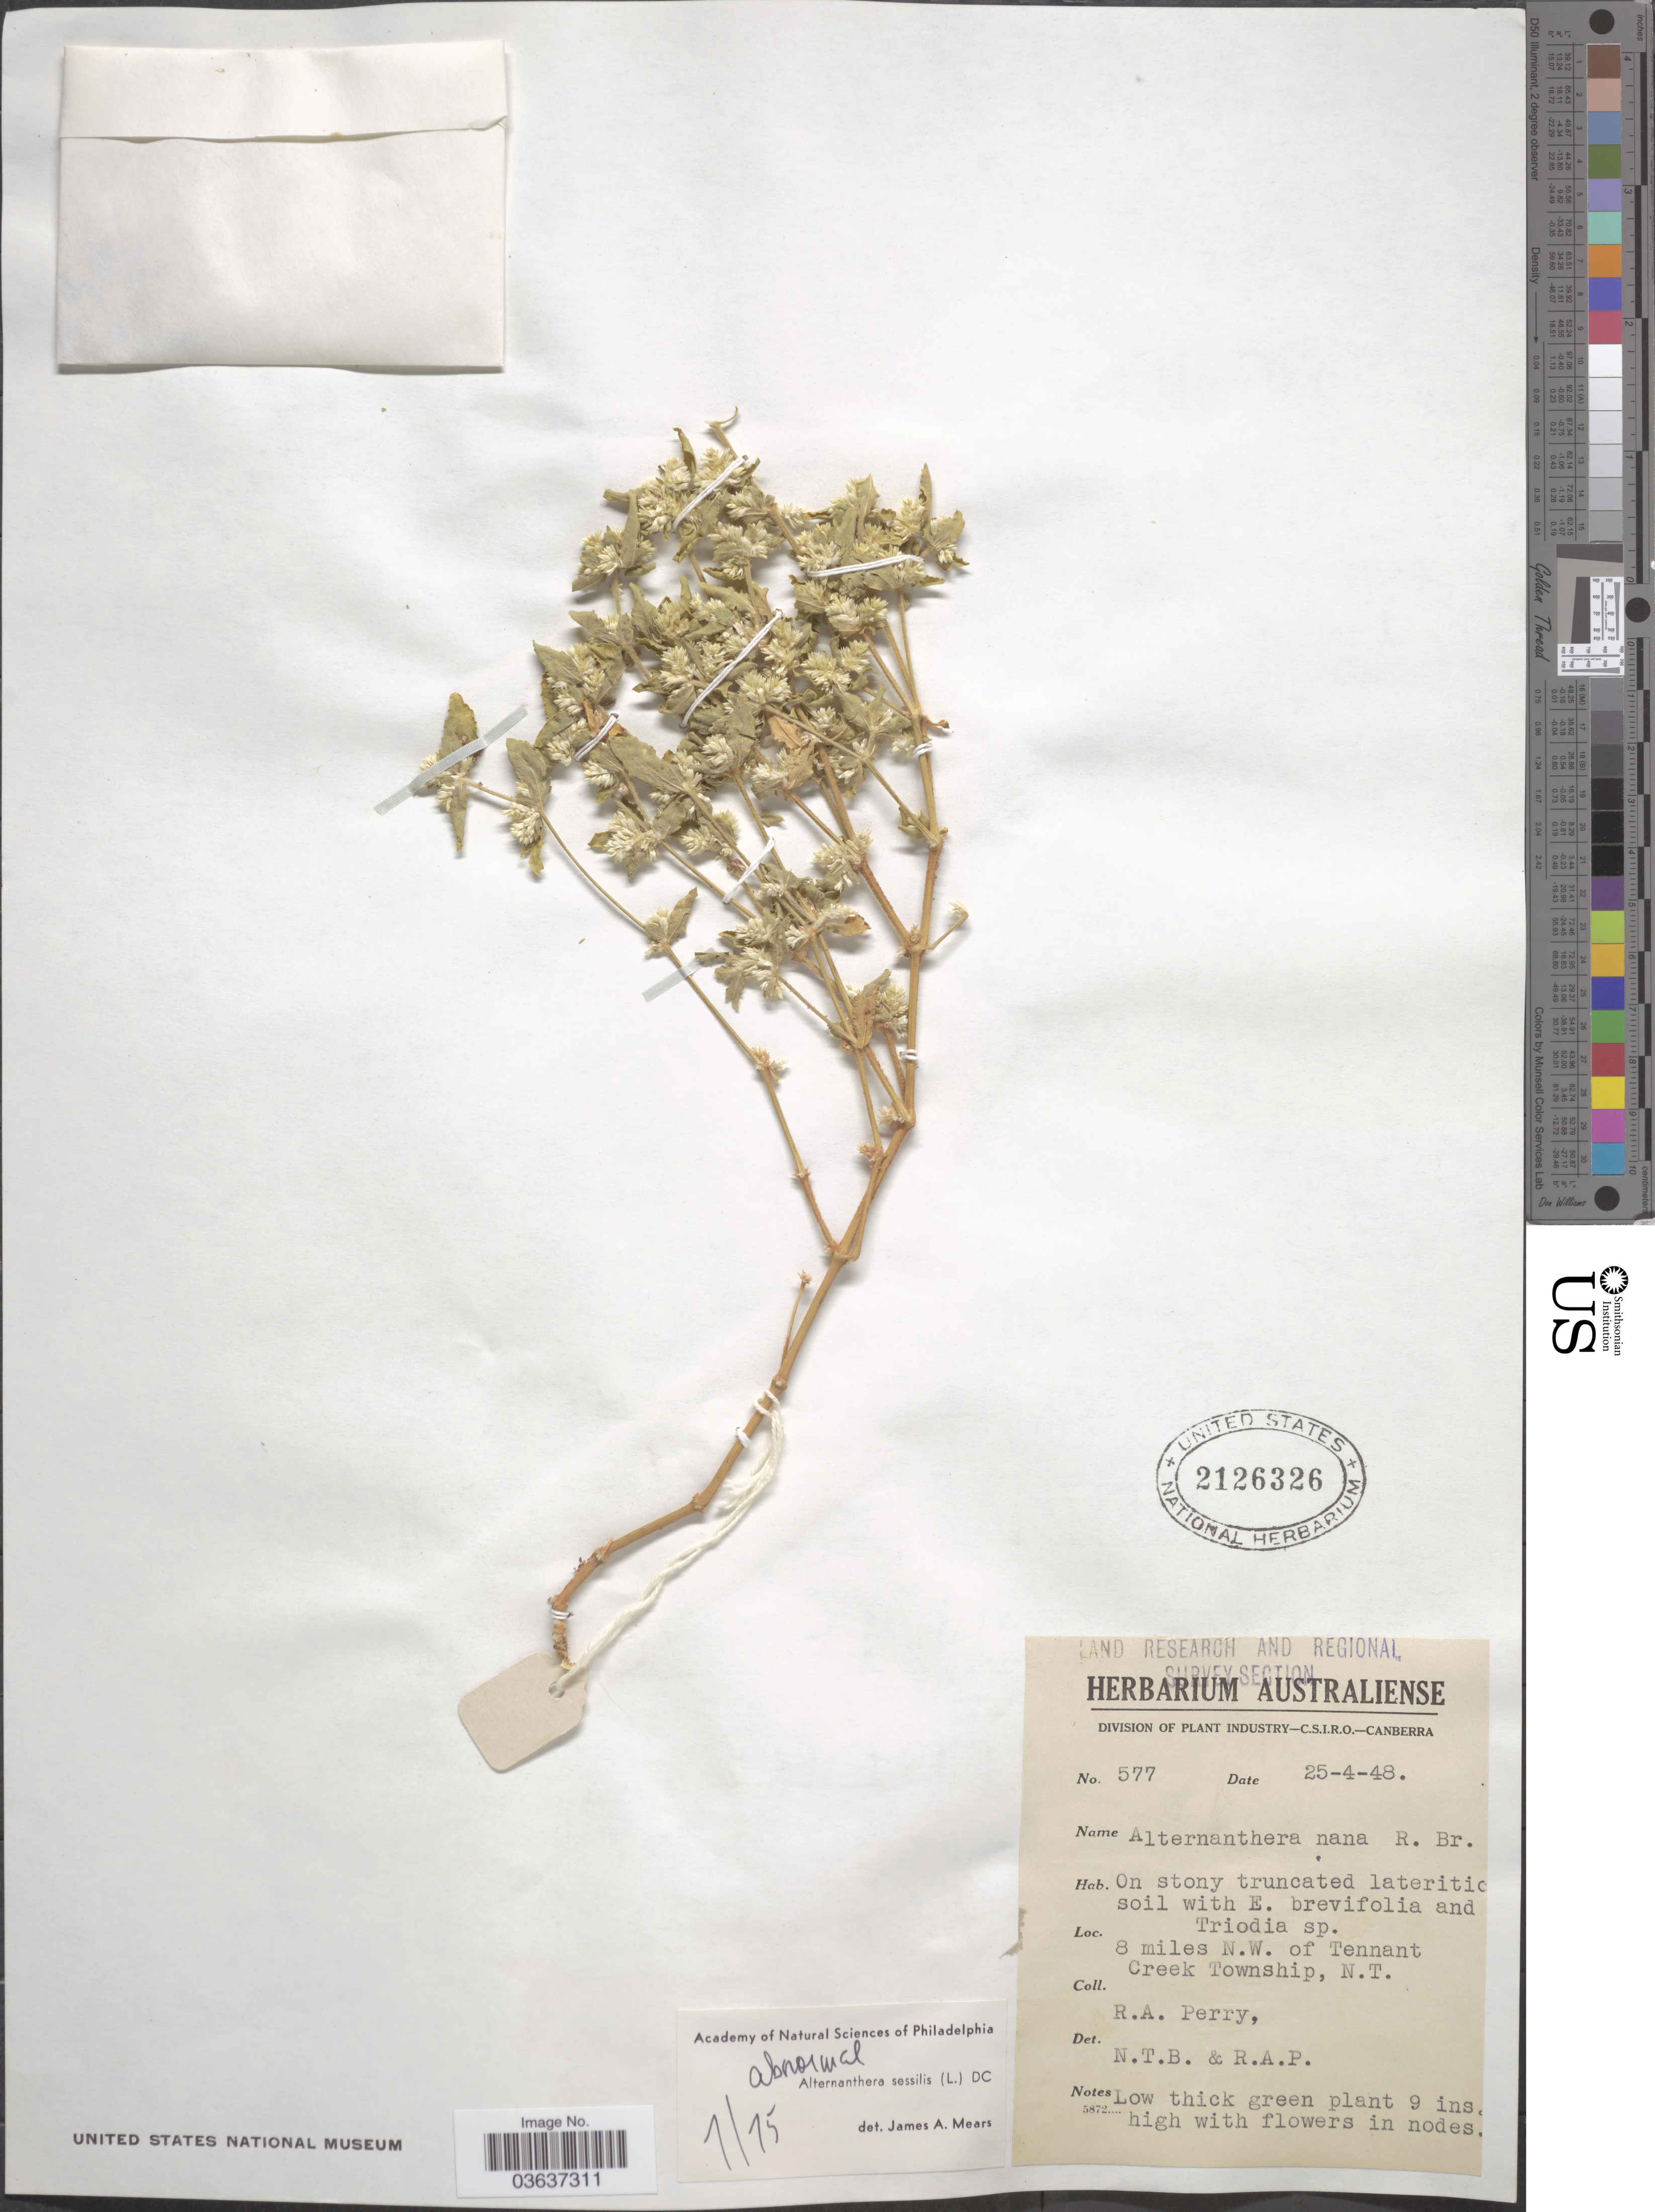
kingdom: Plantae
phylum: Tracheophyta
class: Magnoliopsida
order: Caryophyllales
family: Amaranthaceae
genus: Alternanthera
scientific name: Alternanthera nana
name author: R. Br.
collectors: Perry, R. A.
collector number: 577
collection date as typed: Transcribed d/m/y: 25/4/48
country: Australia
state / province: Northern Territory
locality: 8 miles N. W. of Tennant Creek Township.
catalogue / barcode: US 2126326